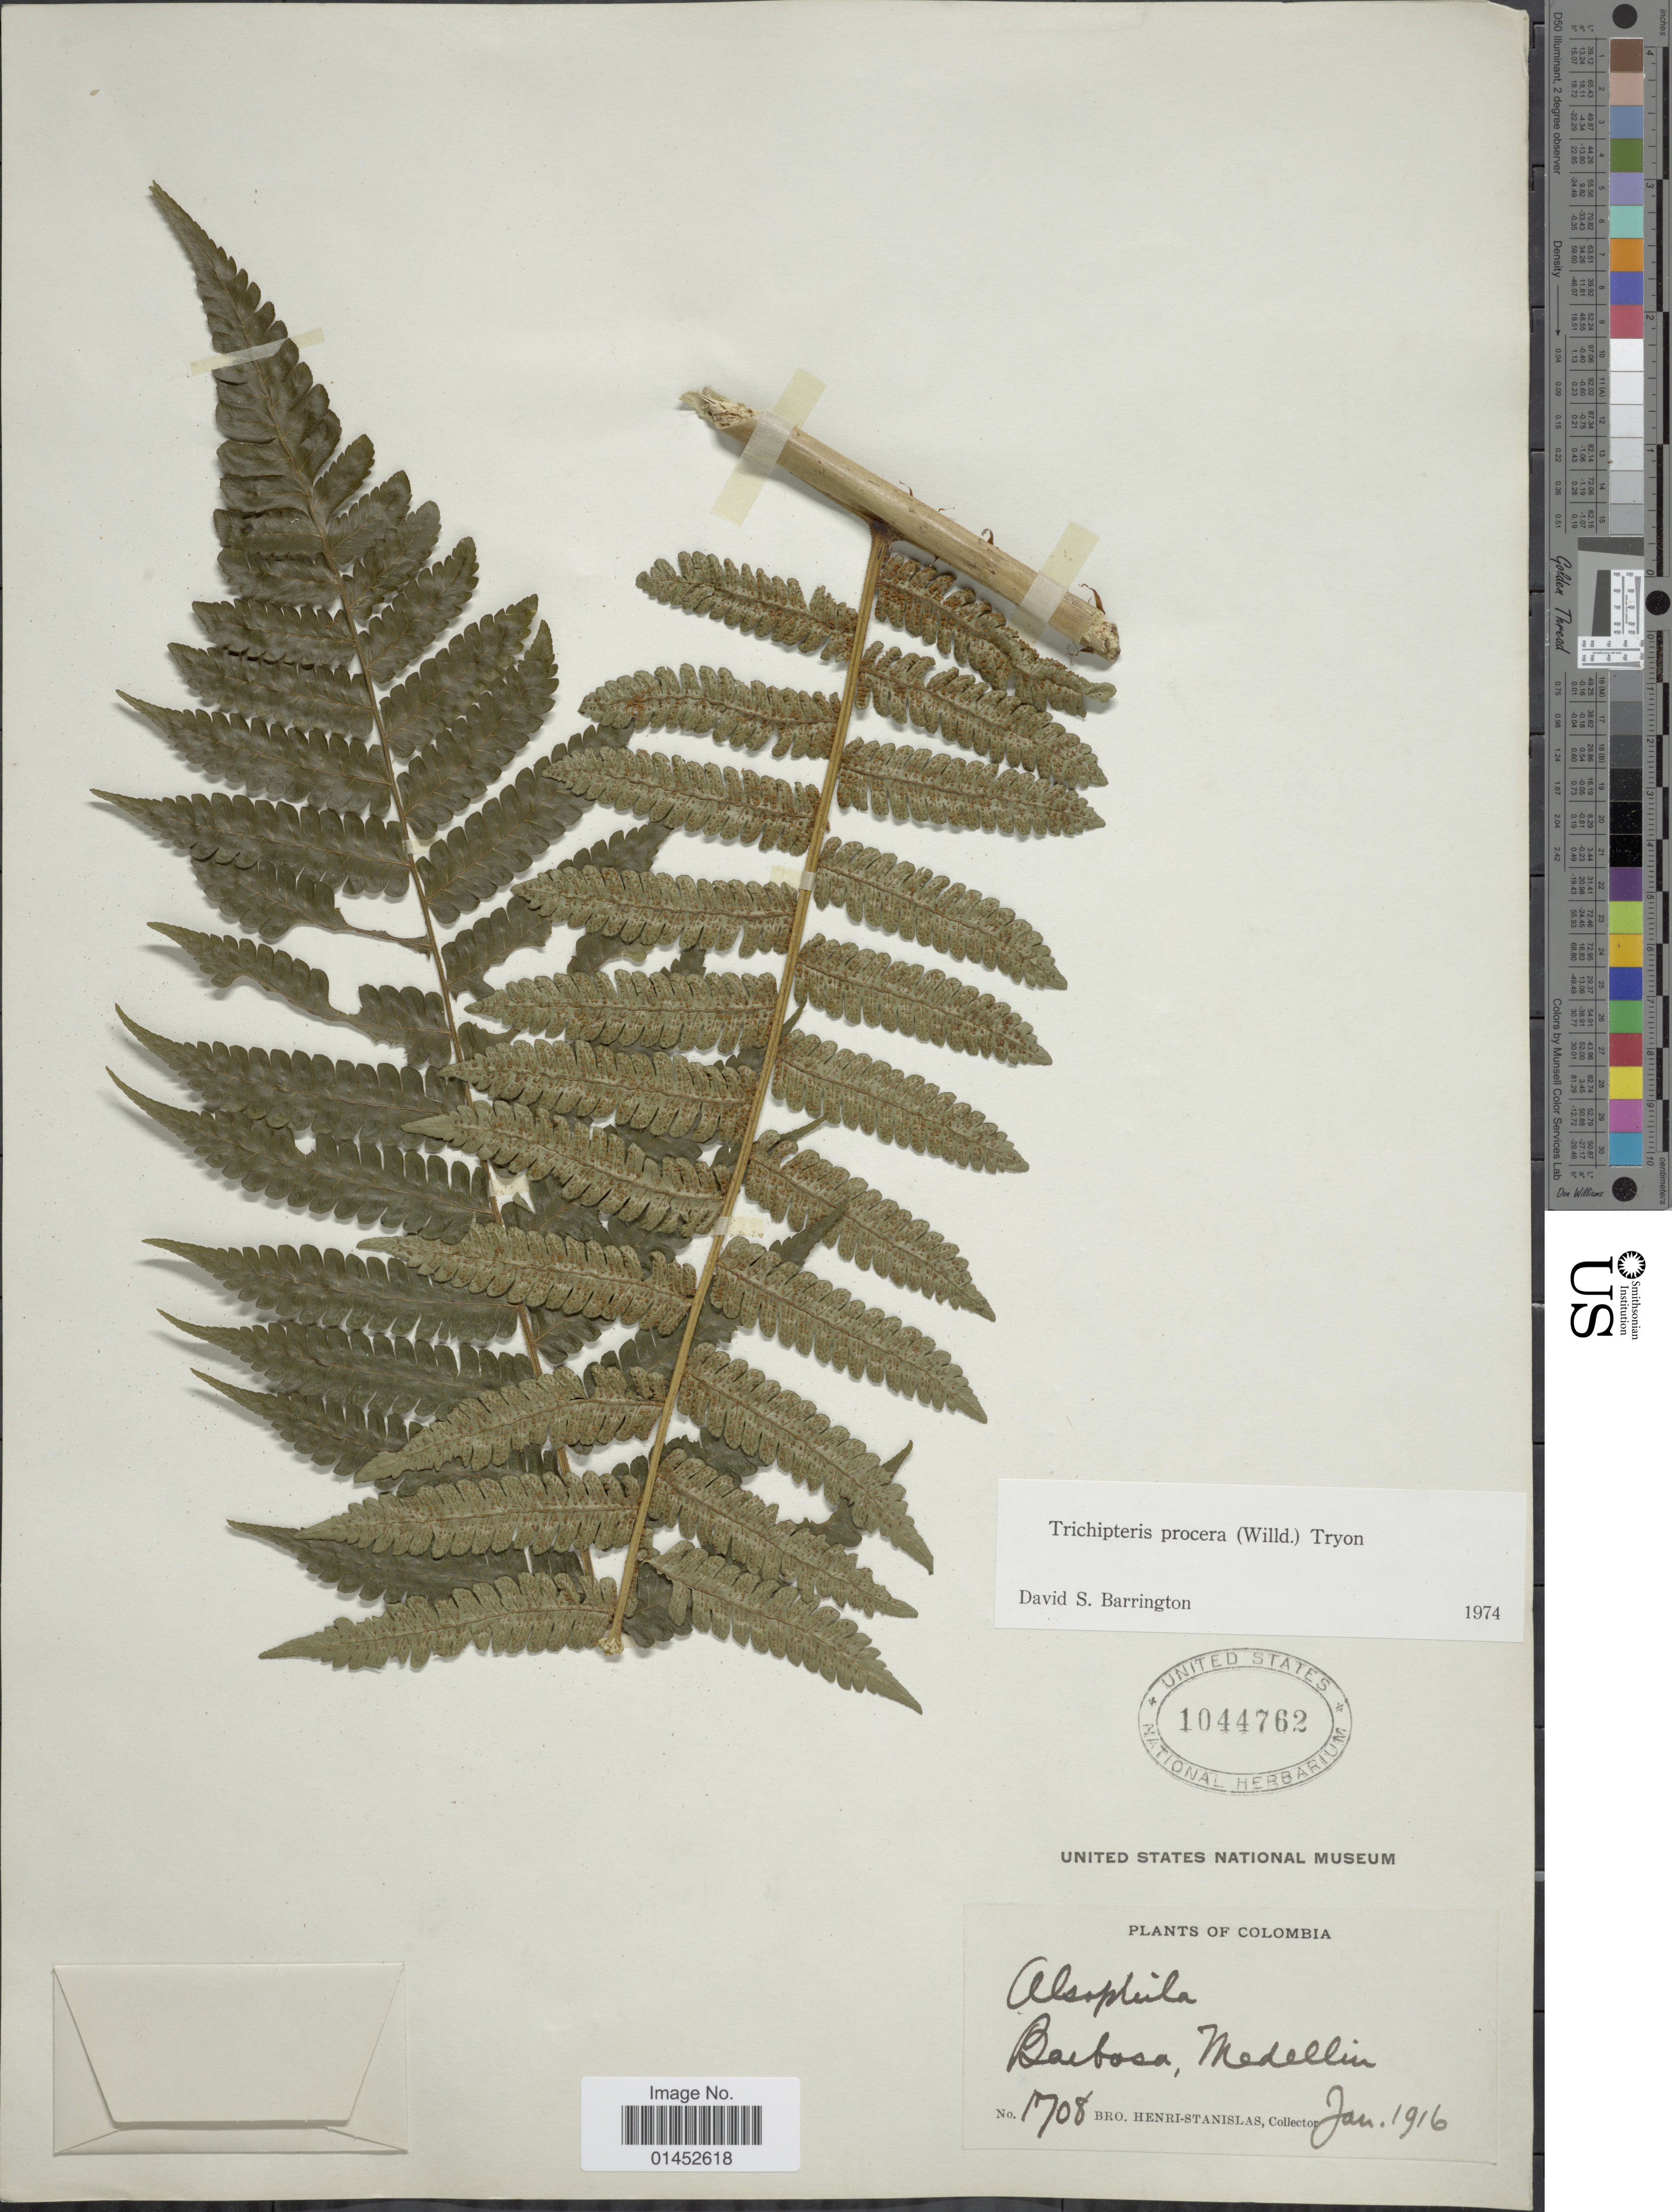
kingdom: Plantae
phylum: Tracheophyta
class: Polypodiopsida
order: Cyatheales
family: Cyatheaceae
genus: Cyathea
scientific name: Cyathea pungens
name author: (Willd.) Domin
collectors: Henri-Stanislas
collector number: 1708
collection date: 1916-01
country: Colombia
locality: Barbosa, Medellin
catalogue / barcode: US 1044762